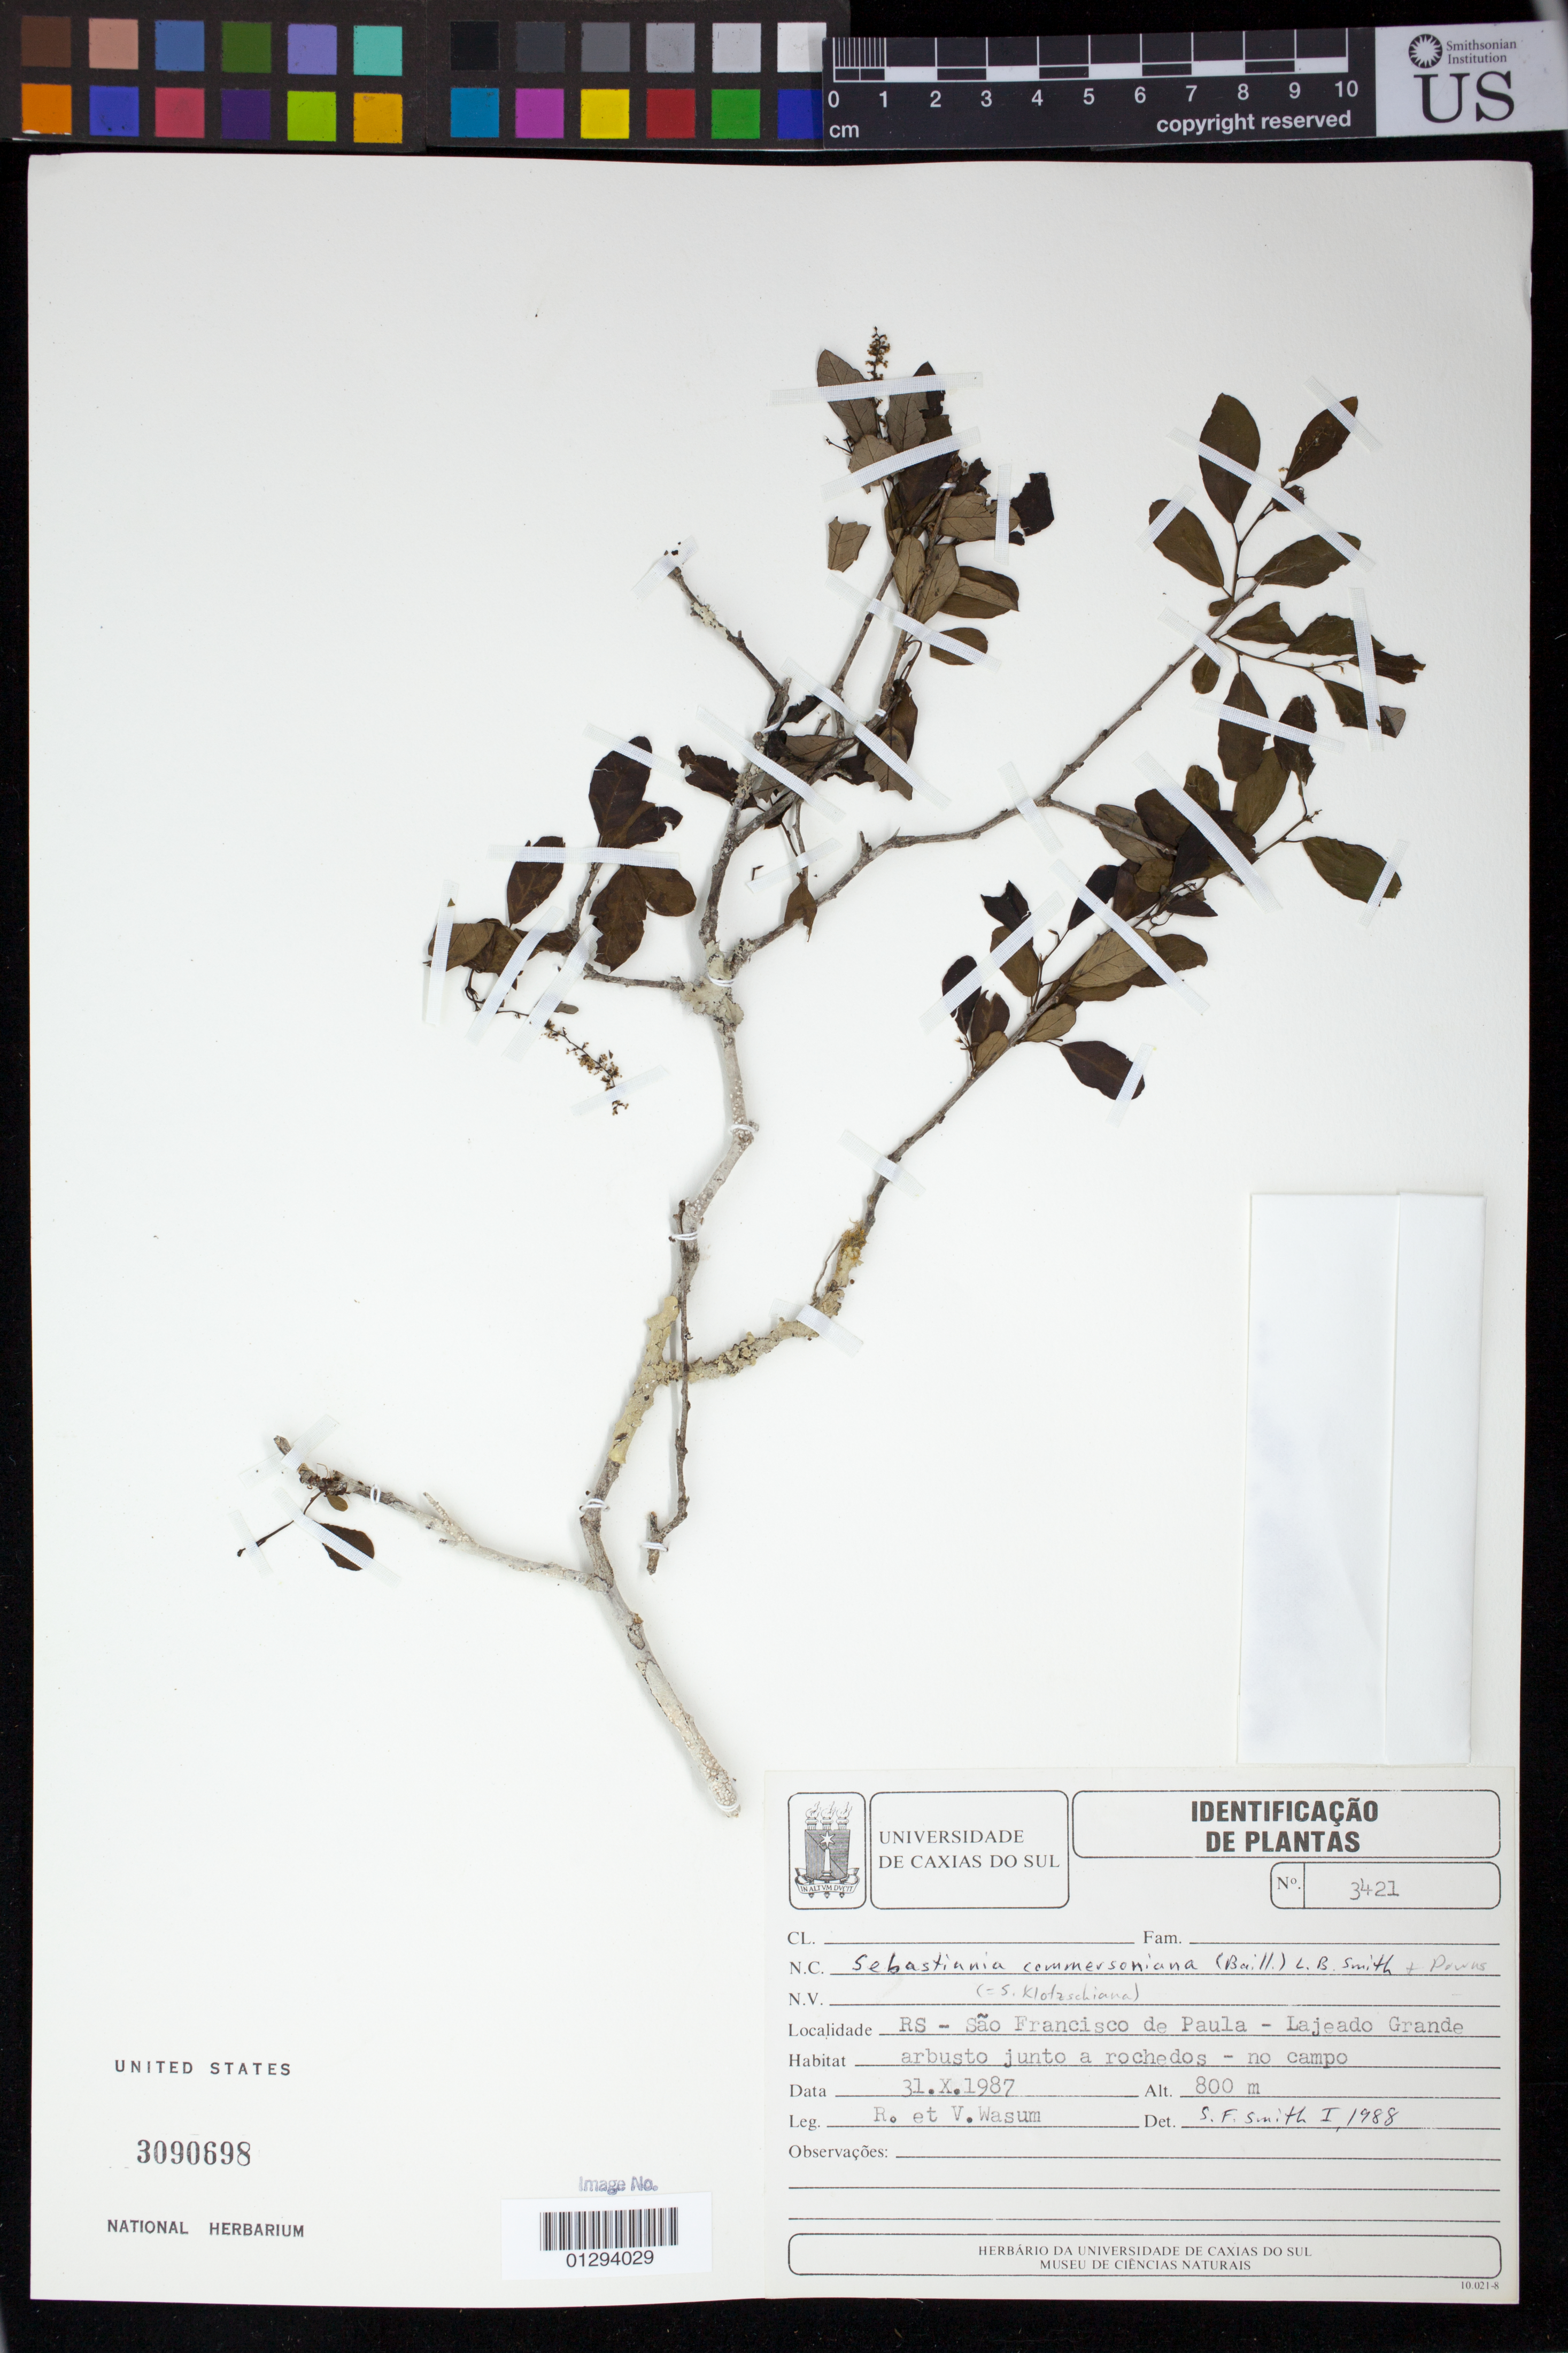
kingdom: Plantae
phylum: Tracheophyta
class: Magnoliopsida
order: Malpighiales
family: Euphorbiaceae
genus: Sebastiania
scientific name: Sebastiania commersoniana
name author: (Baill.) L.B. Sm. & Downs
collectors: R. Wasum & V. Wasum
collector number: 3421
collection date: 1987-10-31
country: Brazil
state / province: Rio Grande do Sul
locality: Sao Francisco de Paula - Lajeado Grande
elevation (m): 800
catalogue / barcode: US 3090698